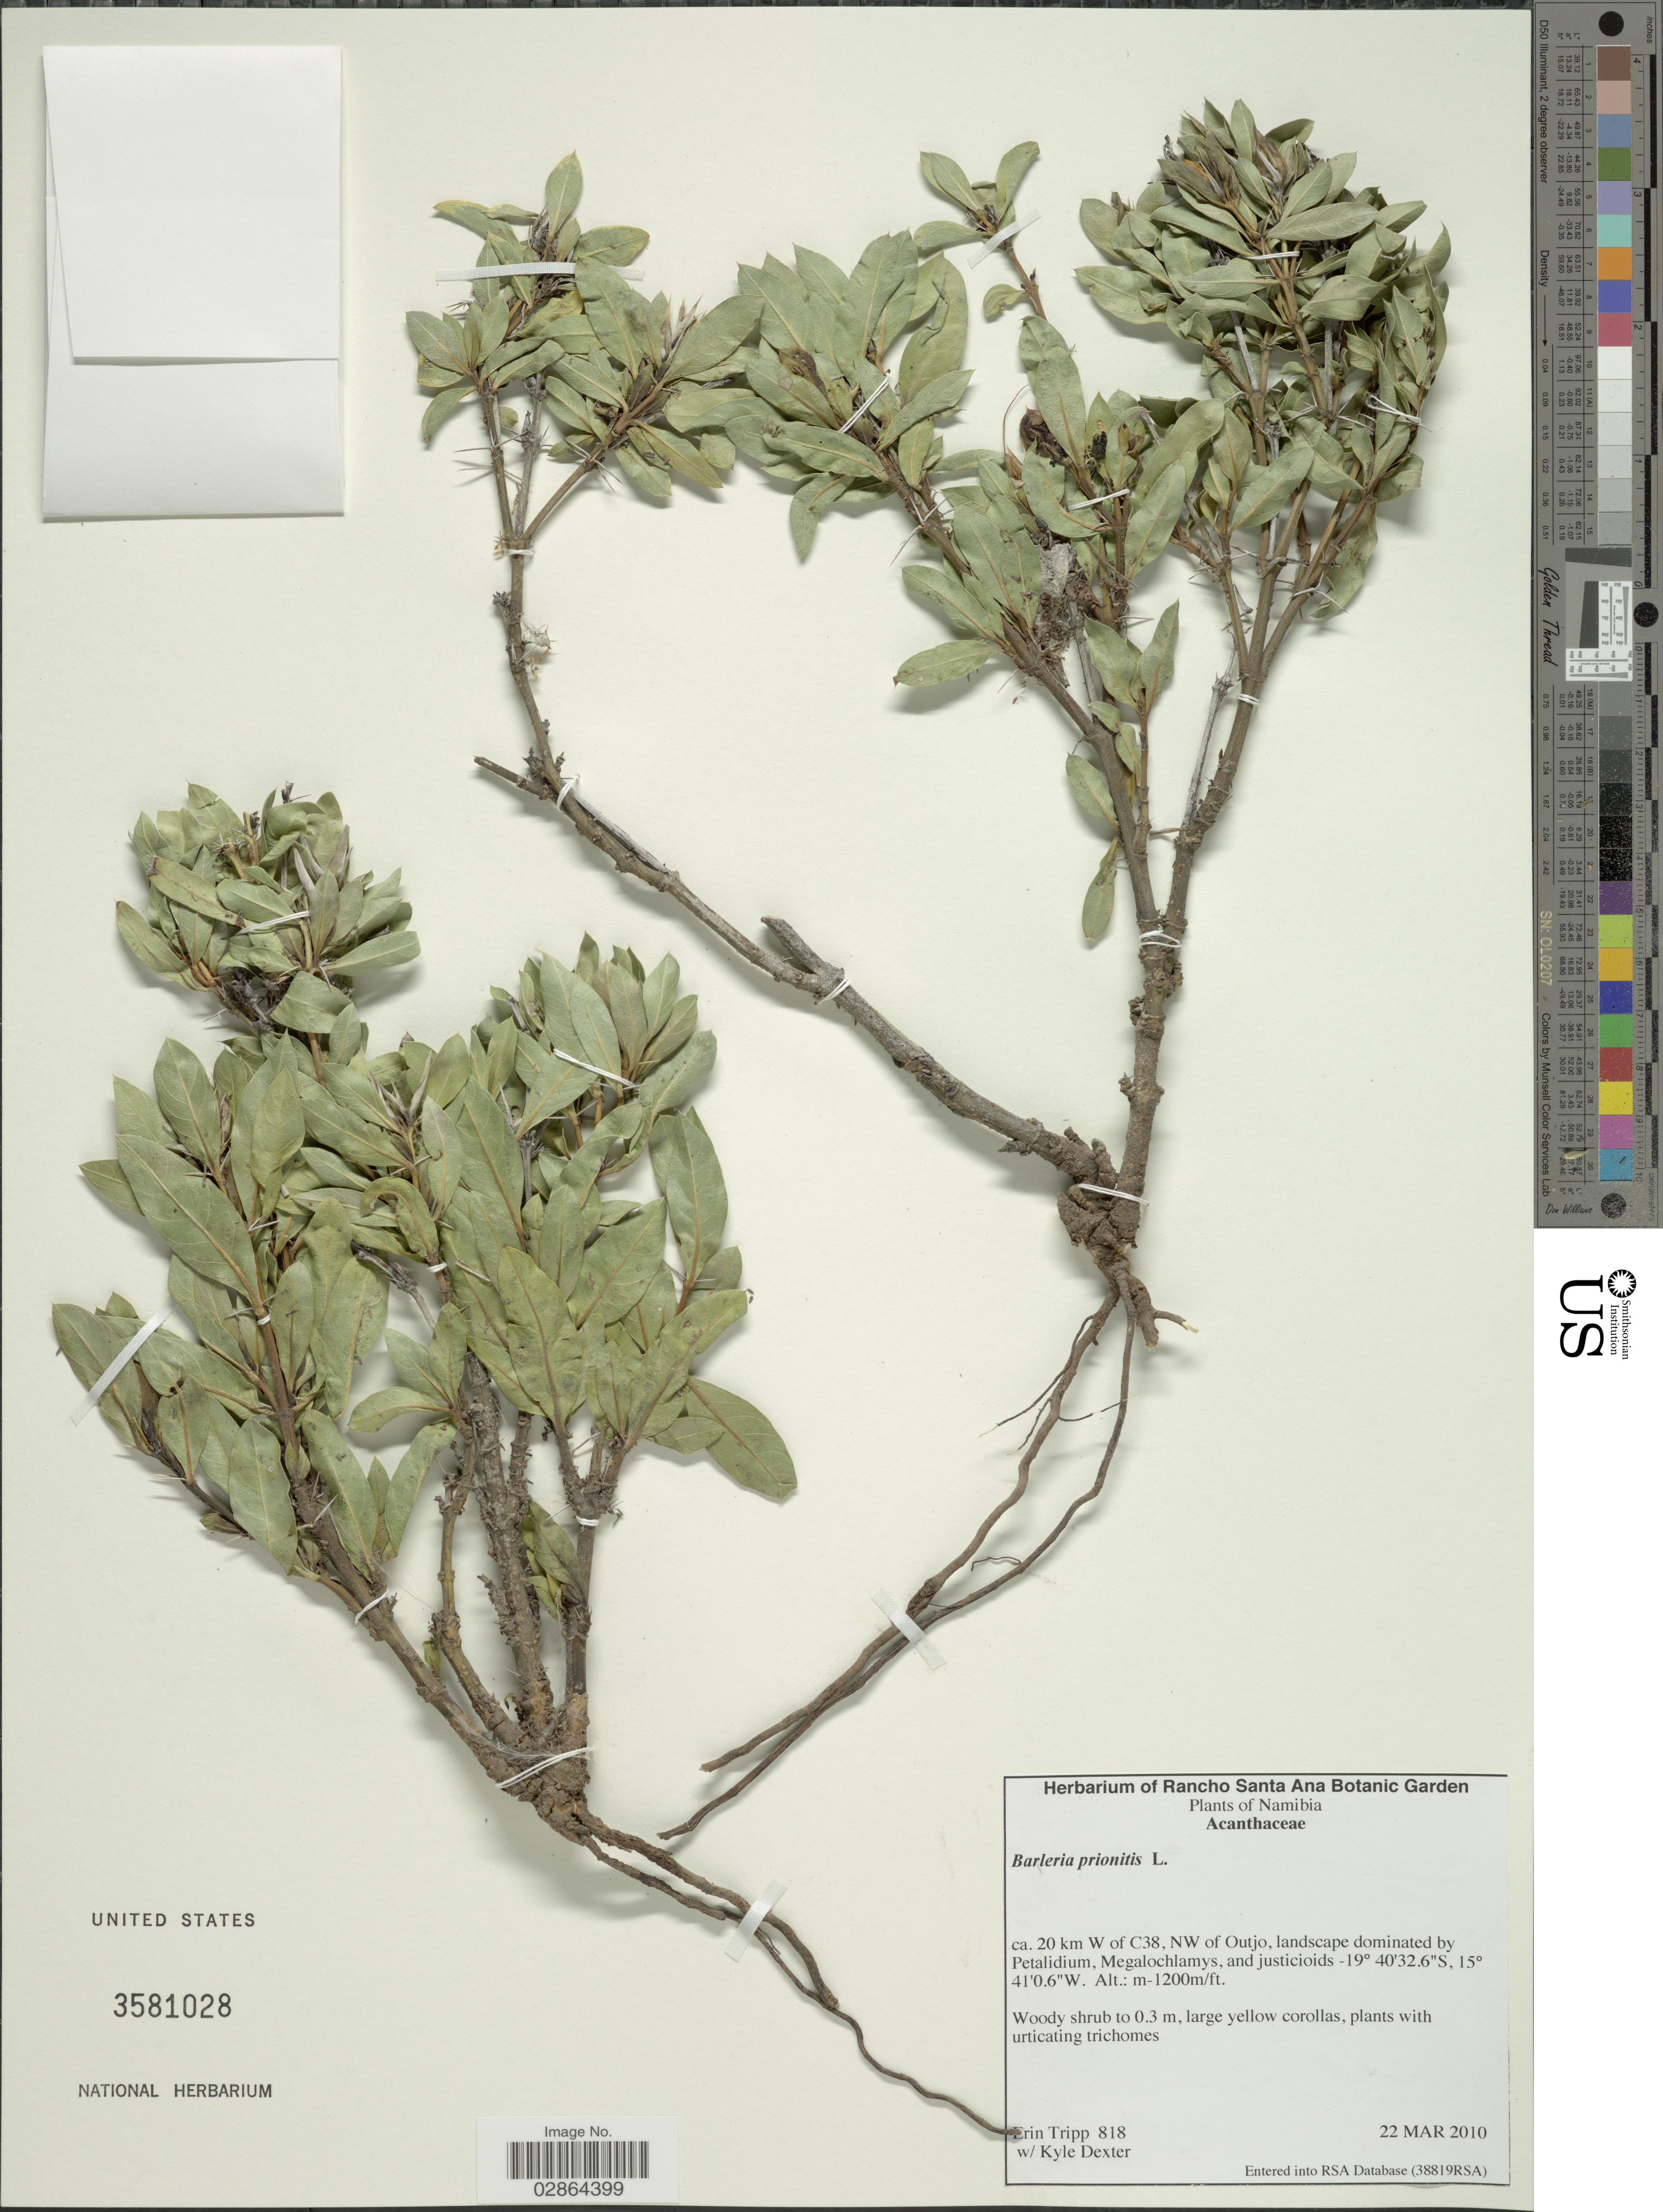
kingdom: Plantae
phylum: Tracheophyta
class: Magnoliopsida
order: Lamiales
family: Acanthaceae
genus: Barleria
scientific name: Barleria prionitis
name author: L.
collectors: E. Tripp & K. Dexter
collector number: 818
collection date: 2010-03-22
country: Namibia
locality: Ca. 20 km W of C38, NW of Outjo, landscape.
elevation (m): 1200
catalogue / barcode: US 3581028